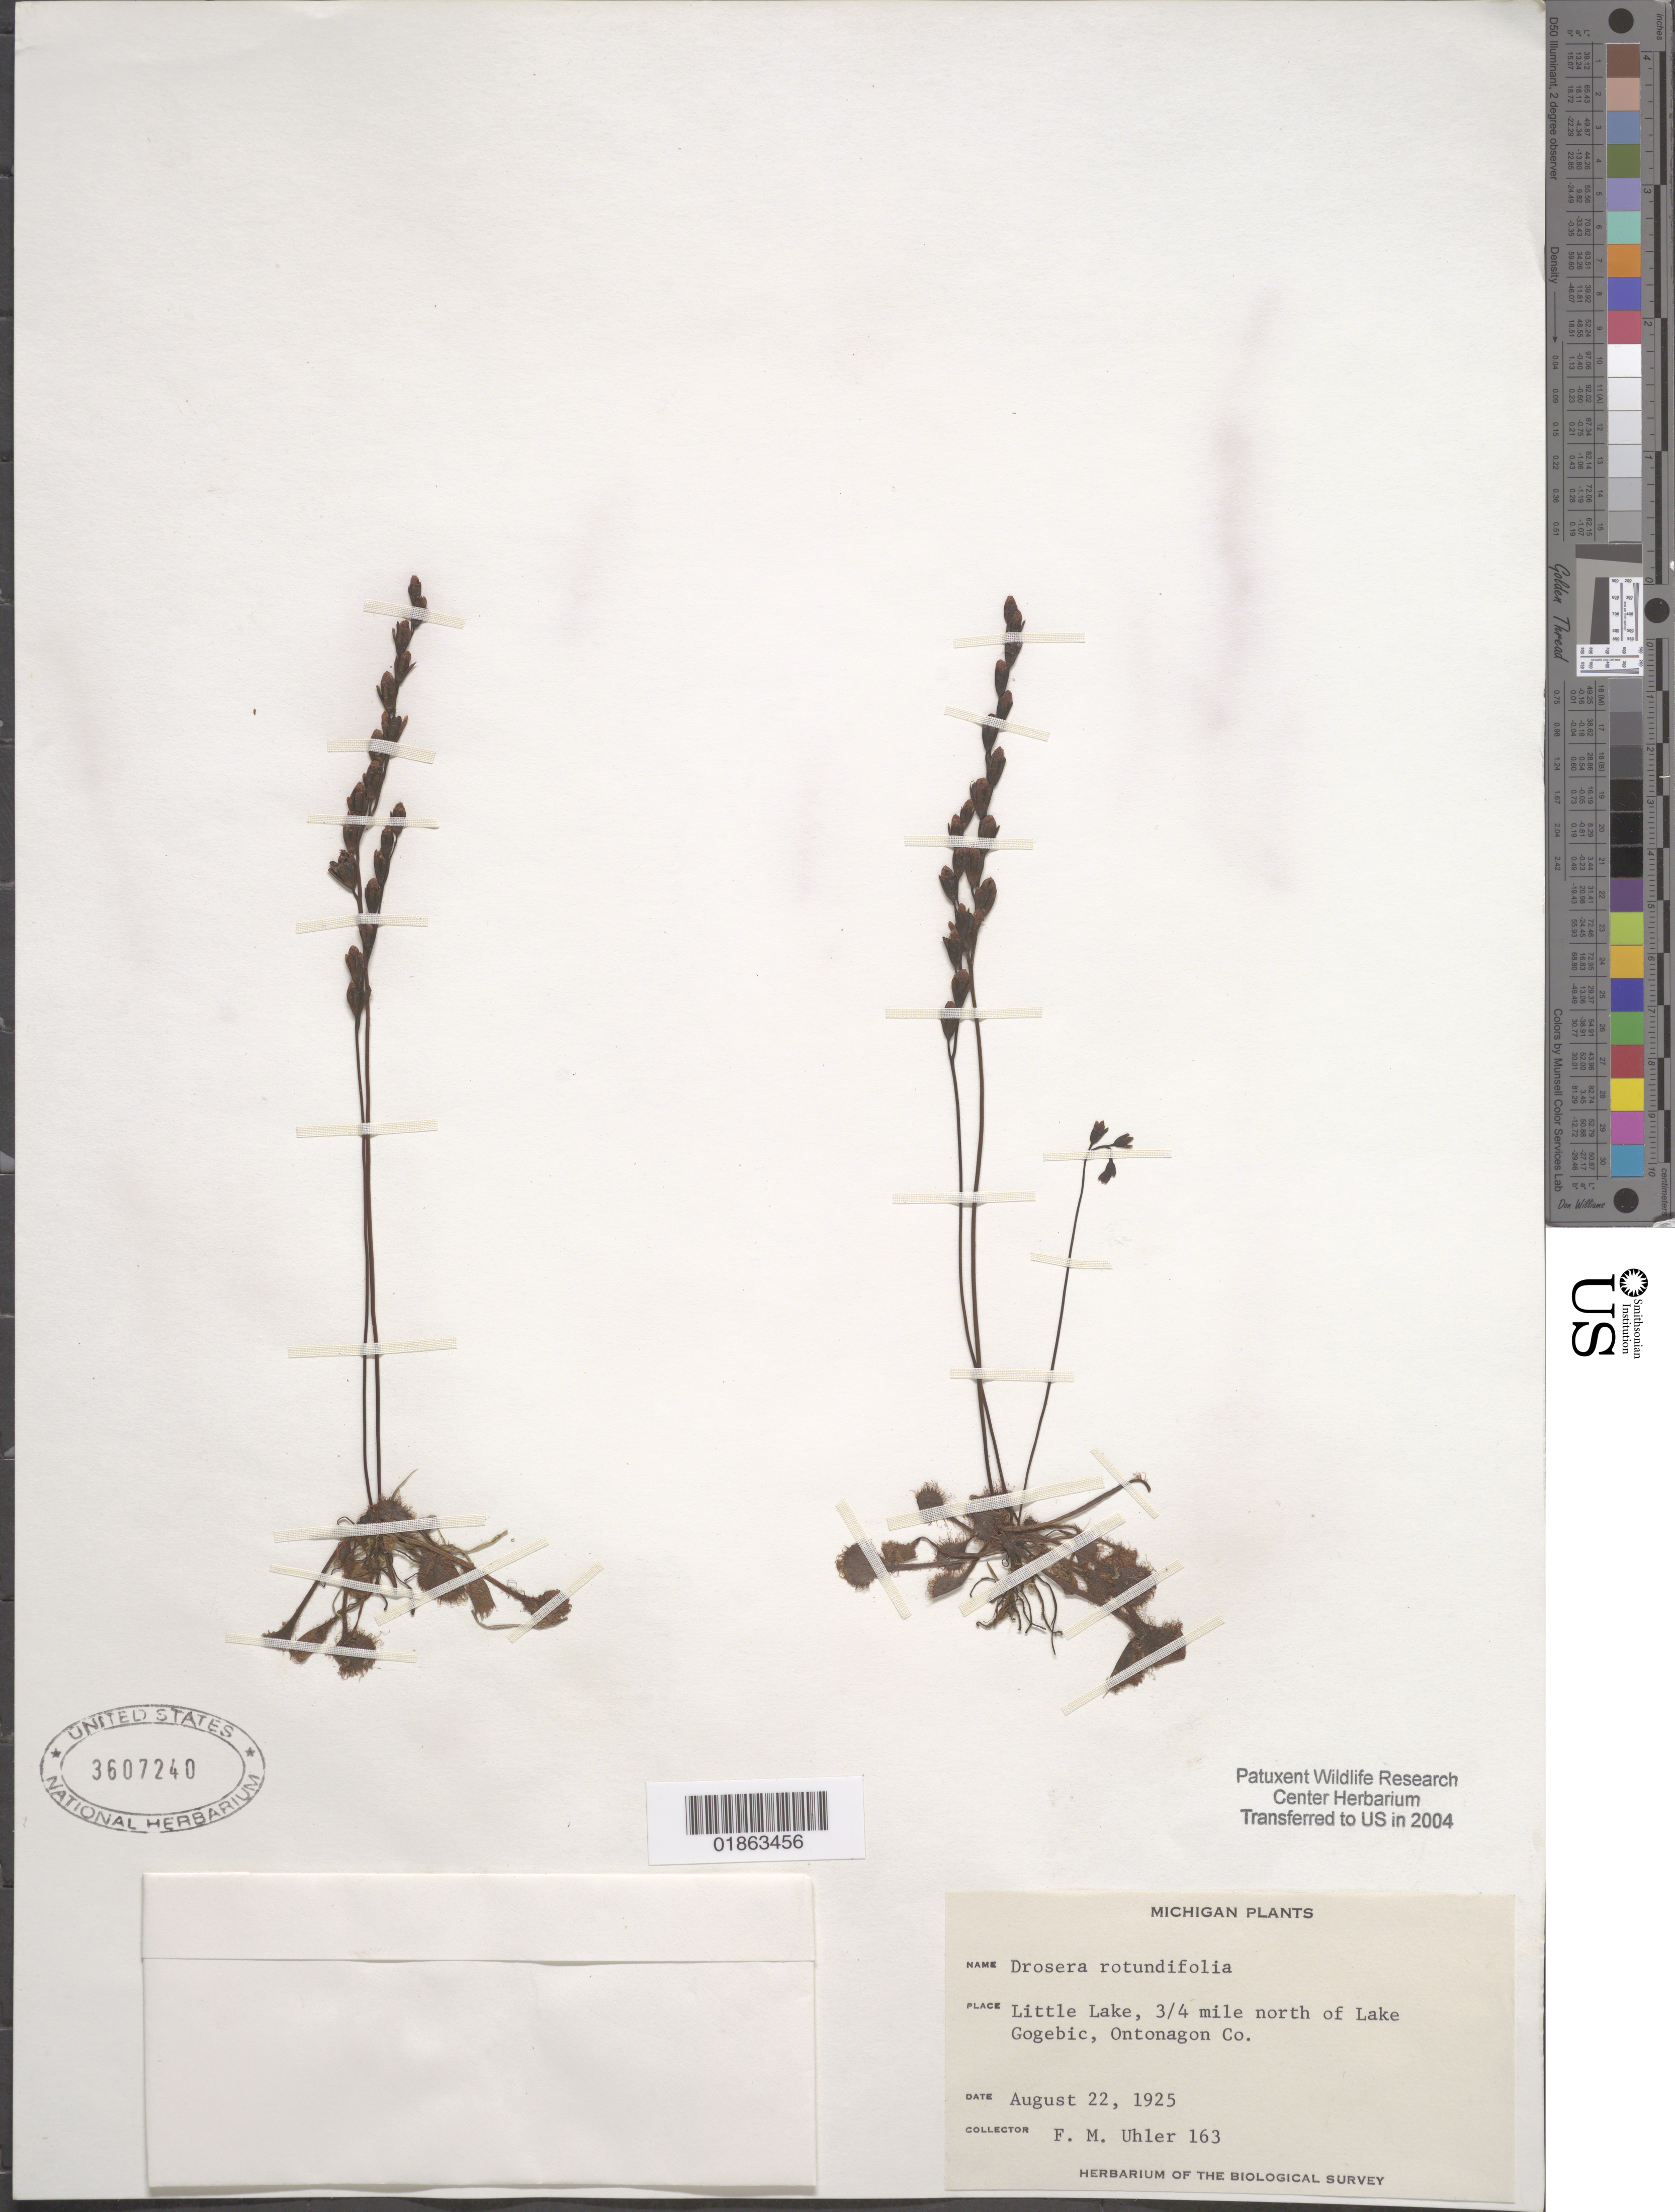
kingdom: Plantae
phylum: Tracheophyta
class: Magnoliopsida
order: Caryophyllales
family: Droseraceae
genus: Drosera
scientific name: Drosera rotundifolia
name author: L.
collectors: F. M. Uhler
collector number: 163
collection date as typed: August 22, 1925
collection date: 1925-08-22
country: United States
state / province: Michigan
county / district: Ontonagon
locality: Little Lake, 3/4 mile north of Lake Gogebic, Ontonagon Co.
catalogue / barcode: US 3607240